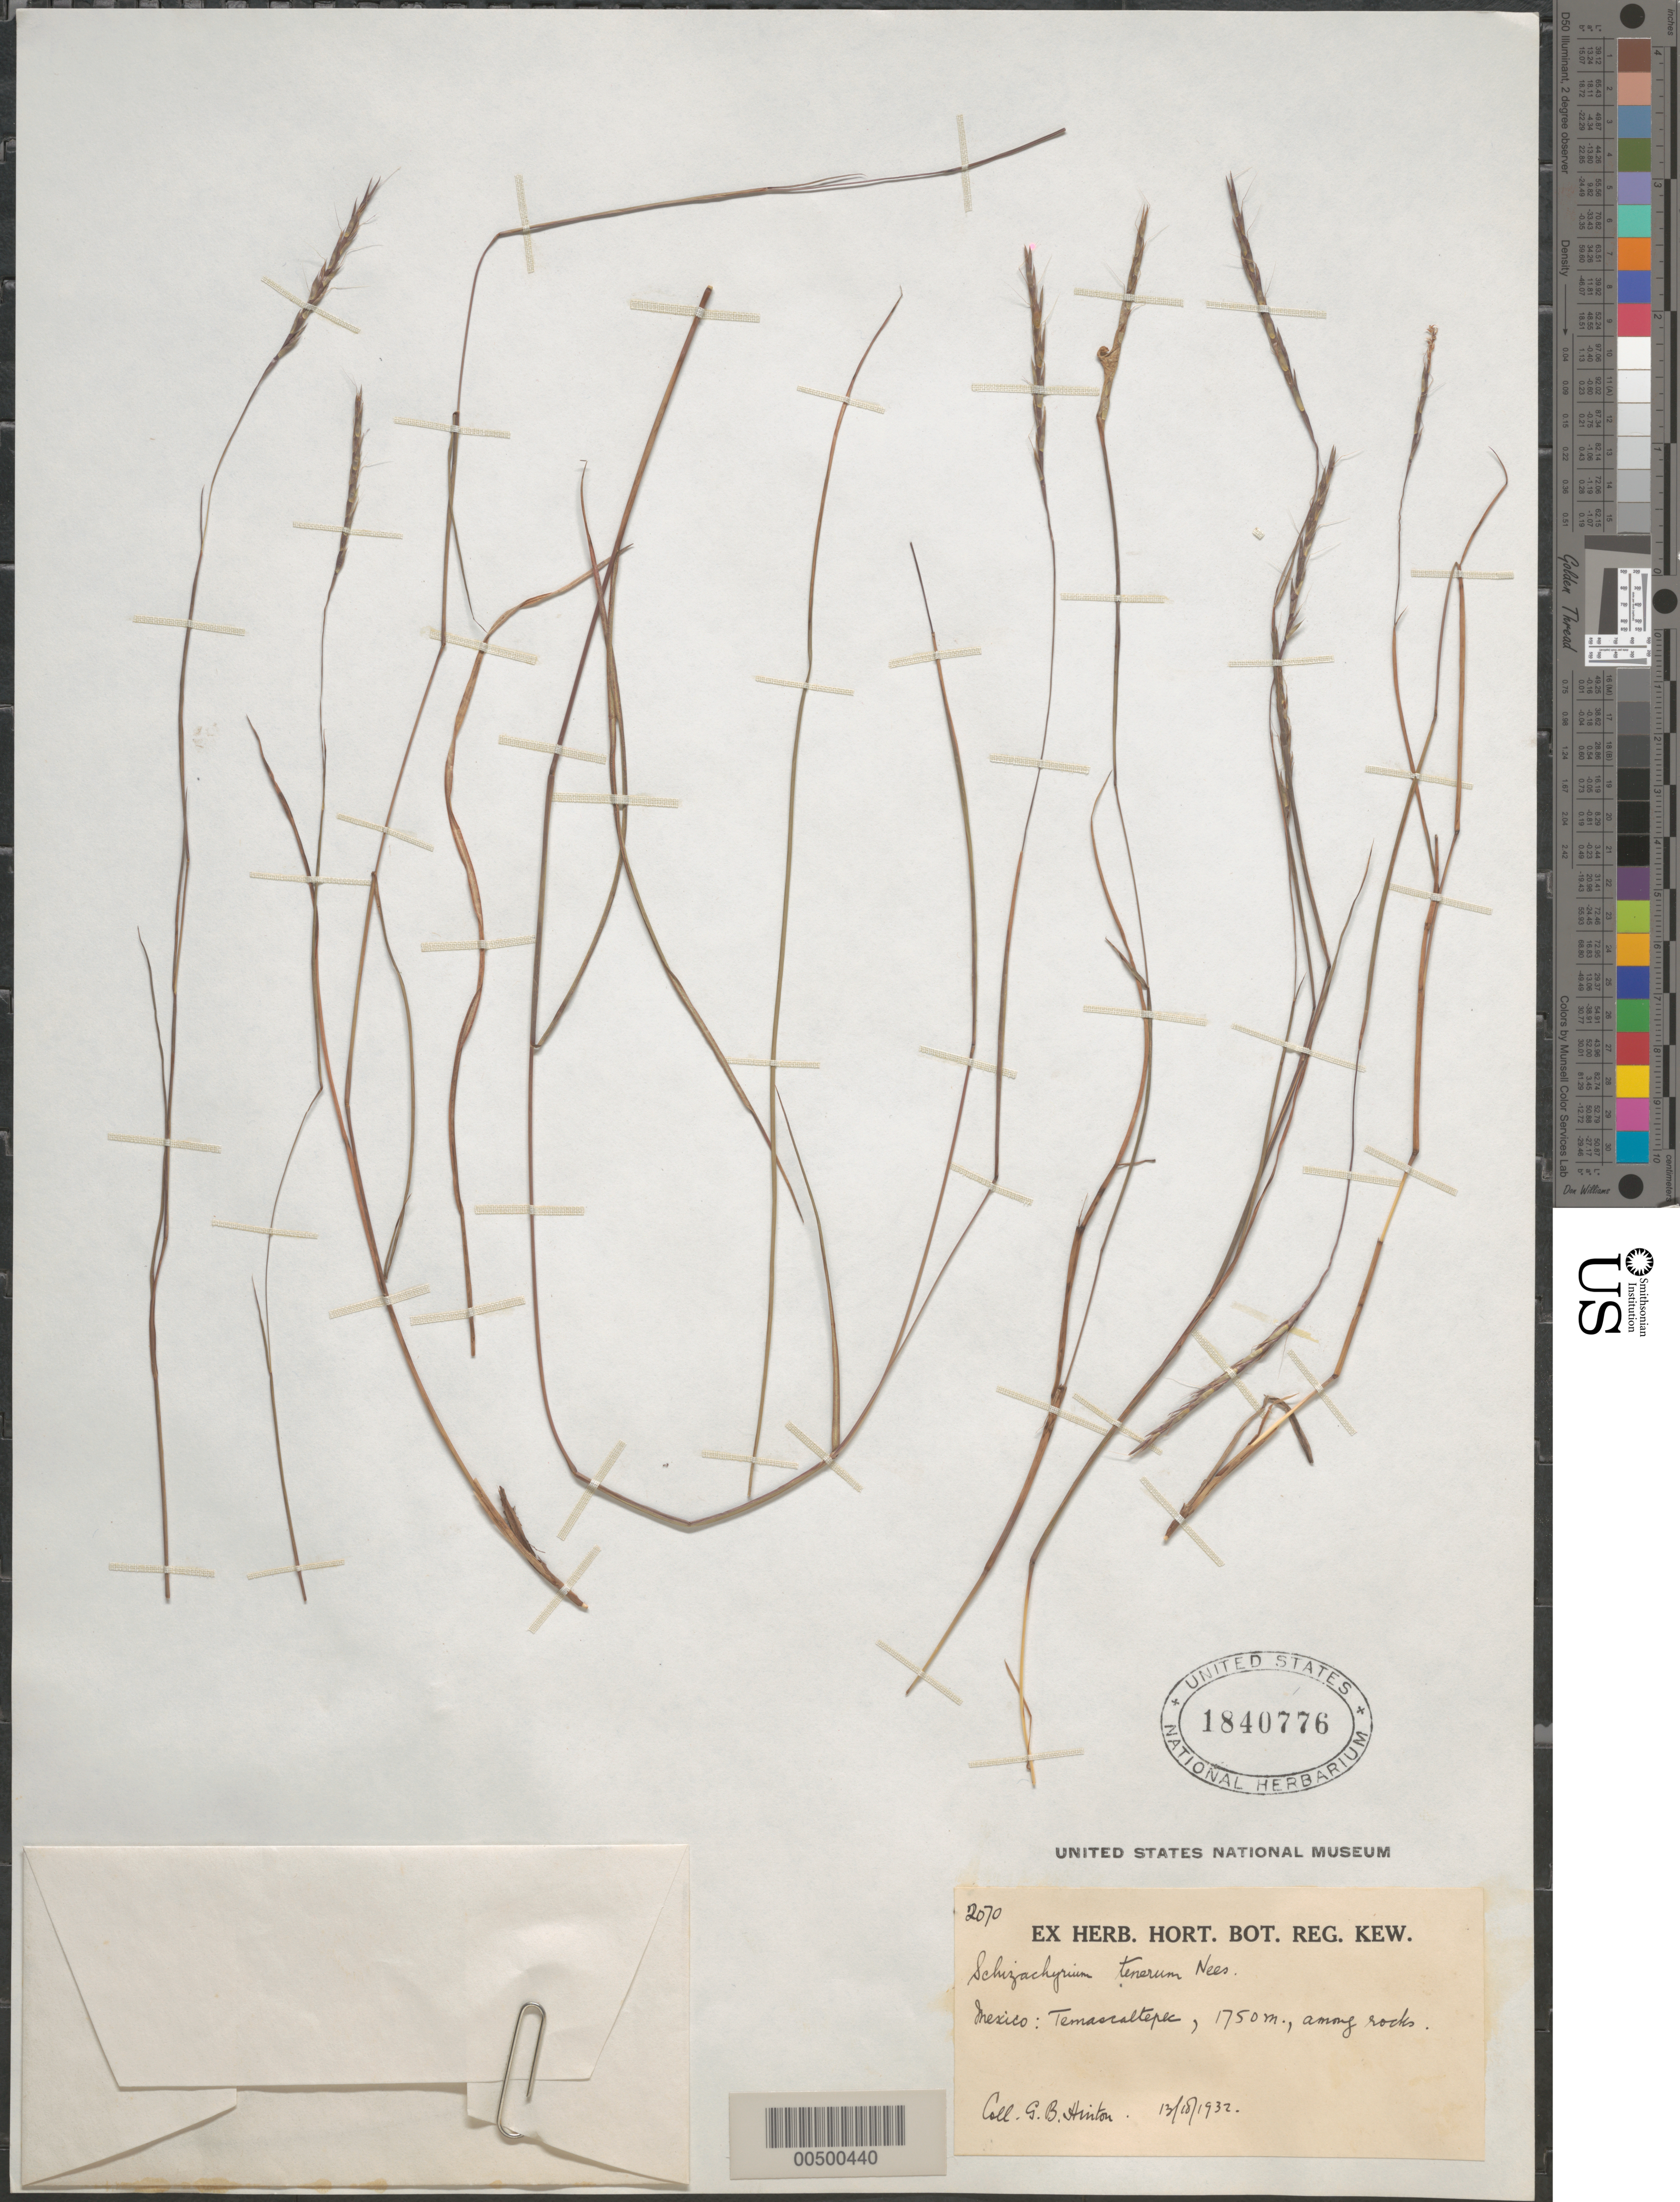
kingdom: Plantae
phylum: Tracheophyta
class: Liliopsida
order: Poales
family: Poaceae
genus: Schizachyrium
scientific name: Schizachyrium tenerum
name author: Nees in Mart.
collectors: G. B. Hinton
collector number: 2070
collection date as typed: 13 Oct 1932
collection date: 1932-10-13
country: Mexico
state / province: México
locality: Temascaltepec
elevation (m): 1750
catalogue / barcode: US 1840776